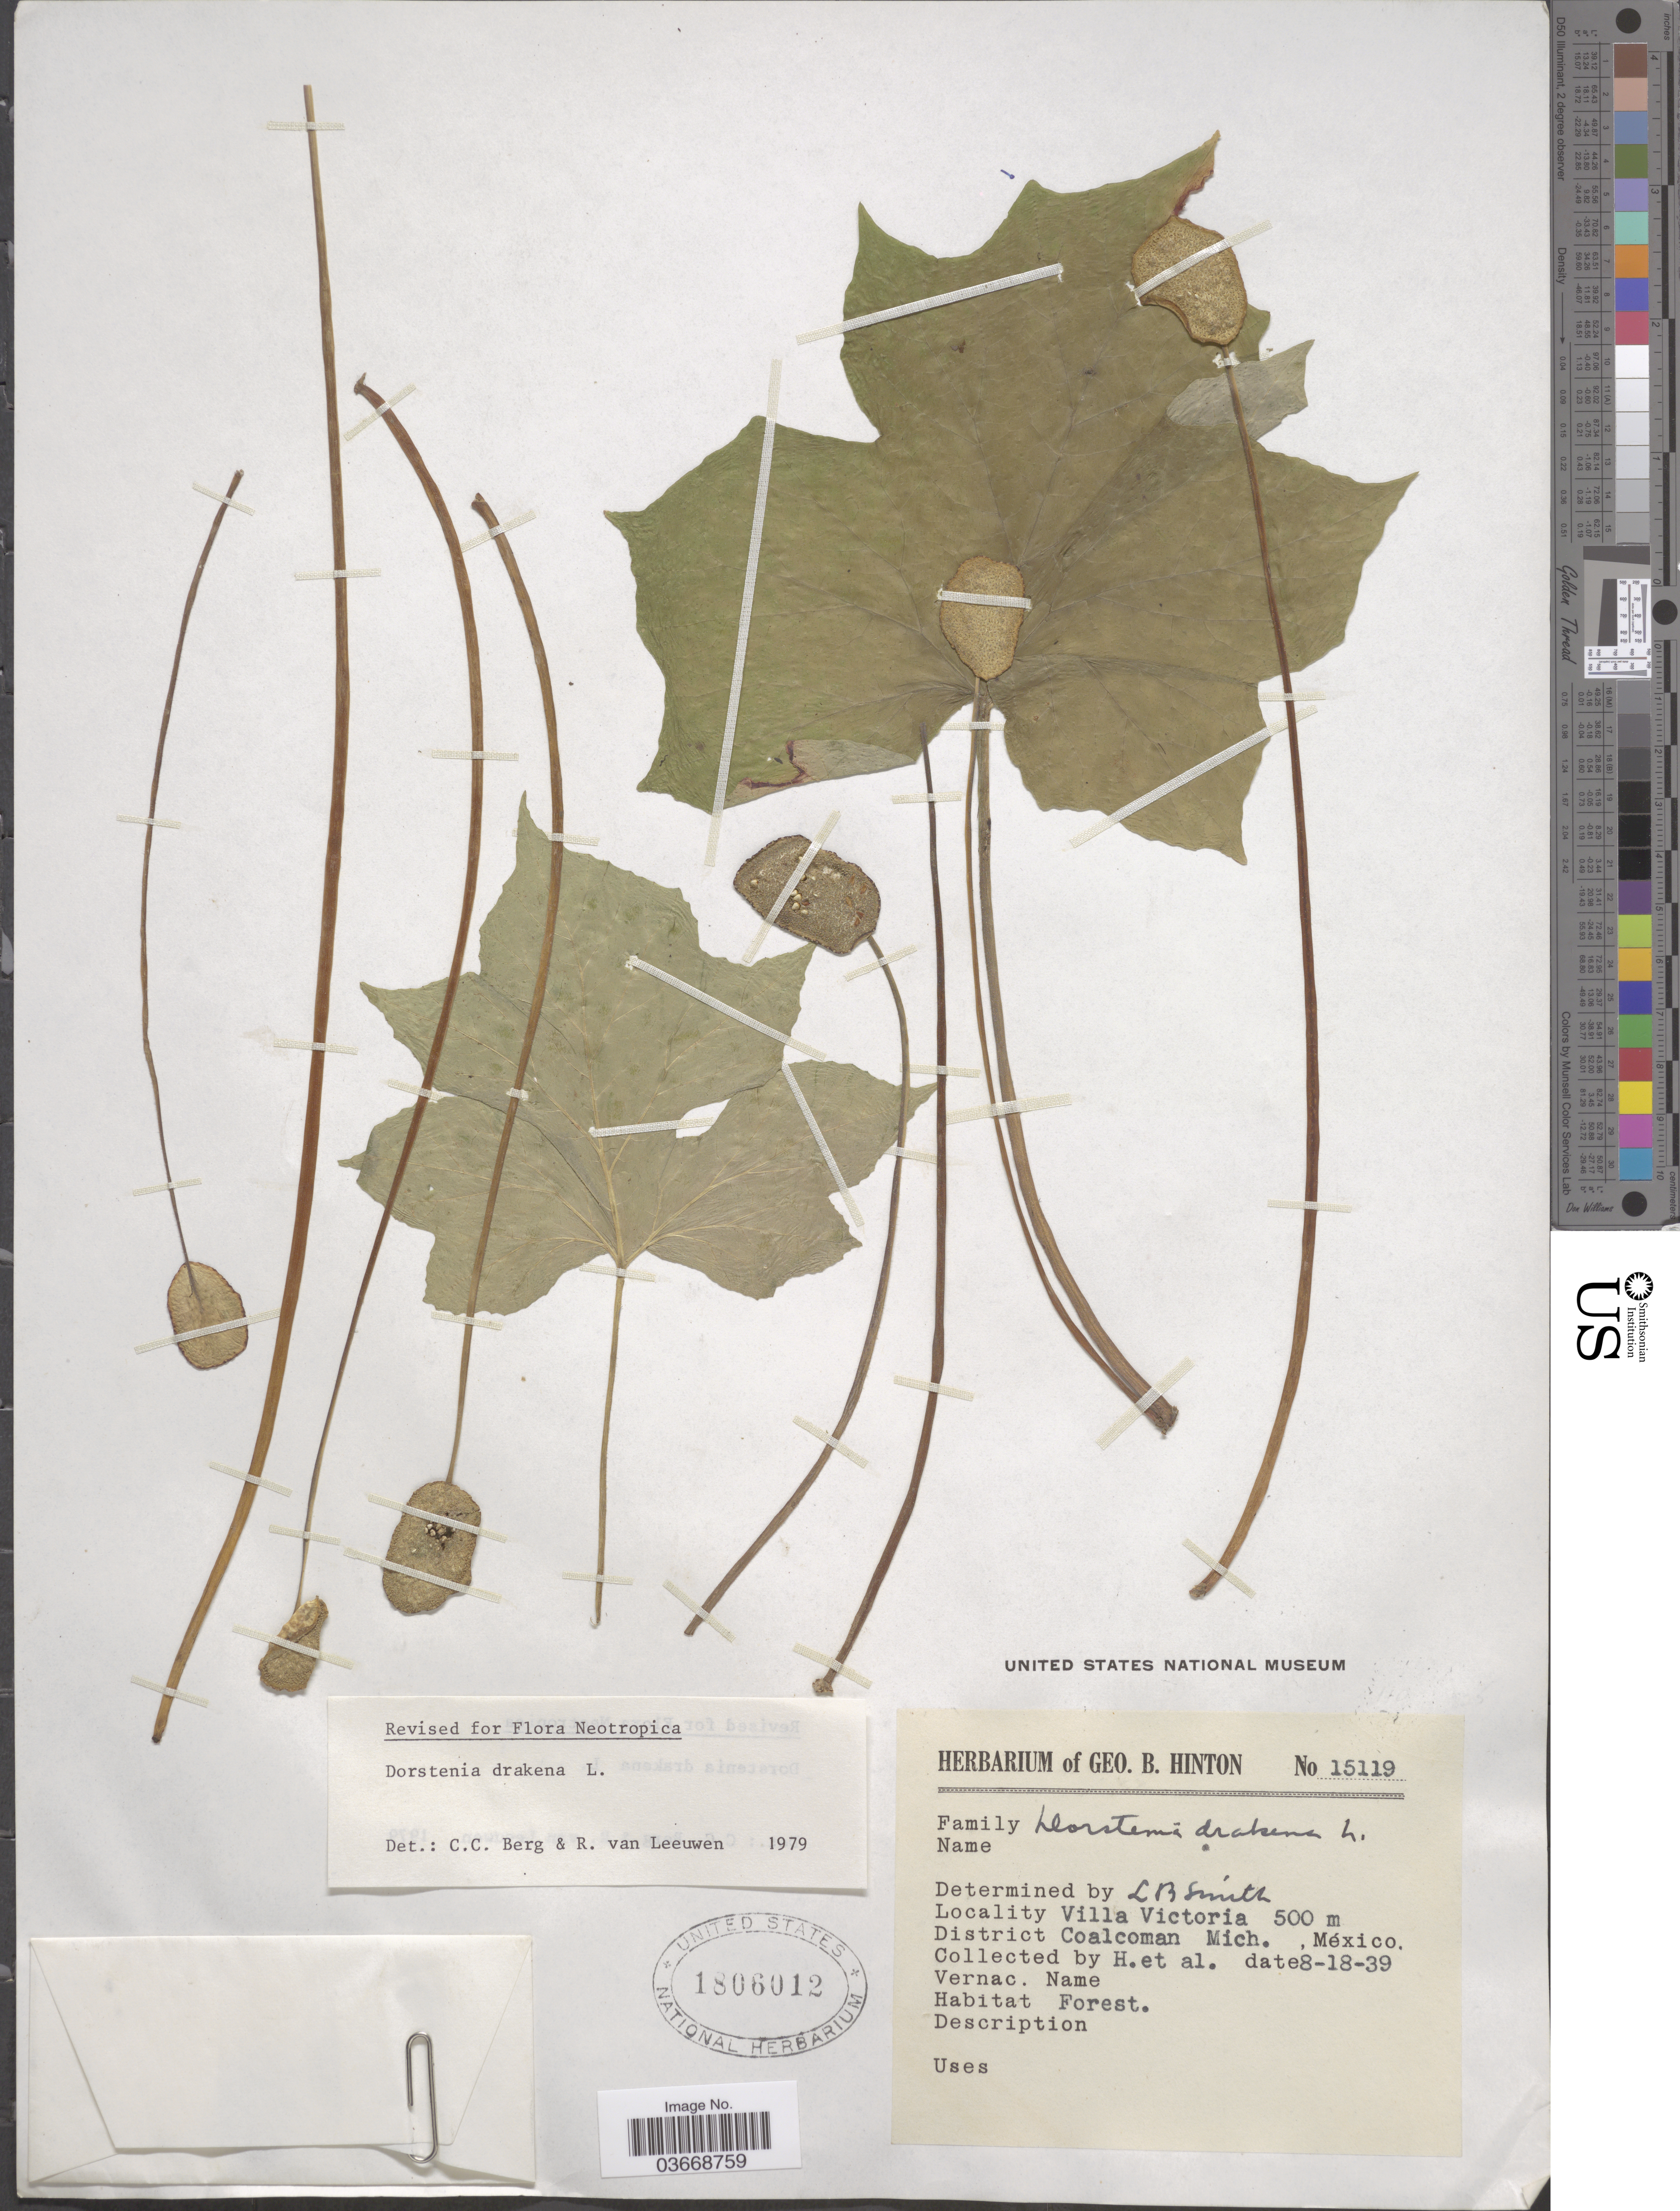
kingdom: Plantae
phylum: Tracheophyta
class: Magnoliopsida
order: Rosales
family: Moraceae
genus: Dorstenia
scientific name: Dorstenia drakena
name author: L.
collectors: G. B. Hinton & et al.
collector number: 15119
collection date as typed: Transcribed d/m/y: 18/8/39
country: Mexico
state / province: Michoacán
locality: Villa Victoria. District Coalcoman.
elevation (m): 500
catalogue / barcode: US 1806012